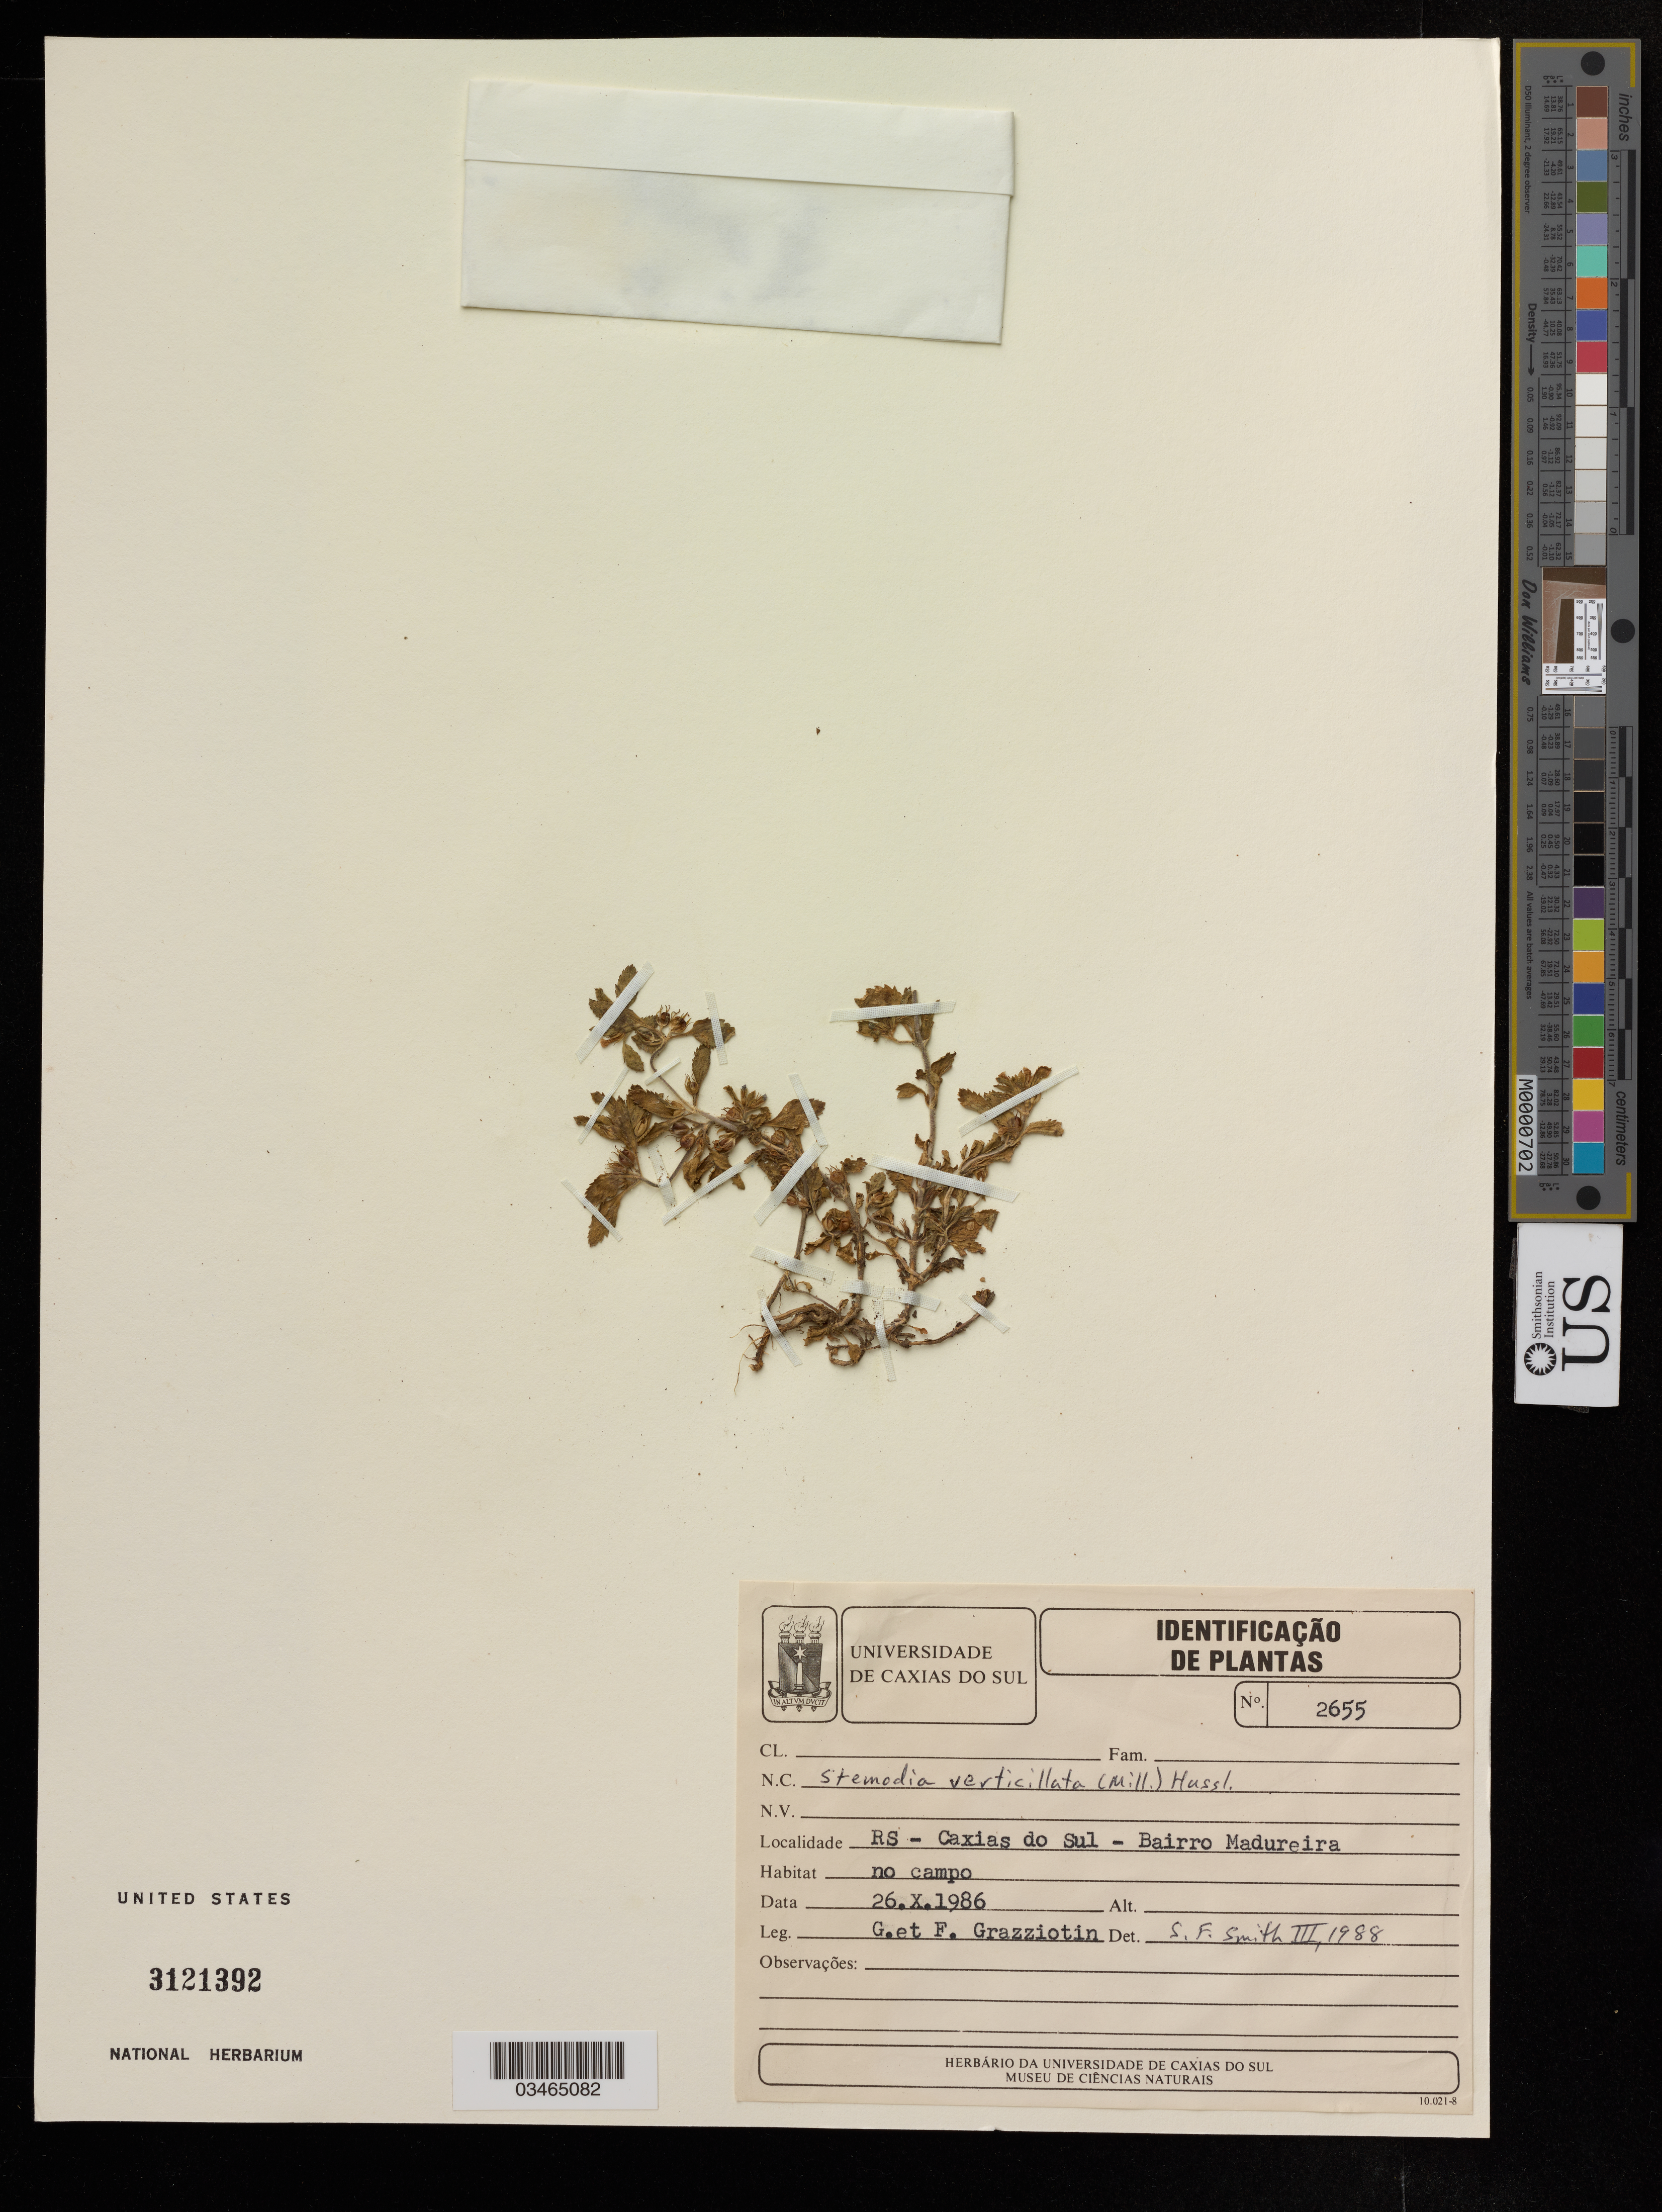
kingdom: Plantae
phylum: Tracheophyta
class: Magnoliopsida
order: Lamiales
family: Plantaginaceae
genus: Stemodia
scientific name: Stemodia verticillata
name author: (Mill.) Hassl.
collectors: G. Grazziotin & F. Grazziotin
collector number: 2655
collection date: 1986-10-26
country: Brazil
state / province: Rio Grande do Sul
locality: Caxias do Sul - Bairro Madureira.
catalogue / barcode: US 3121392